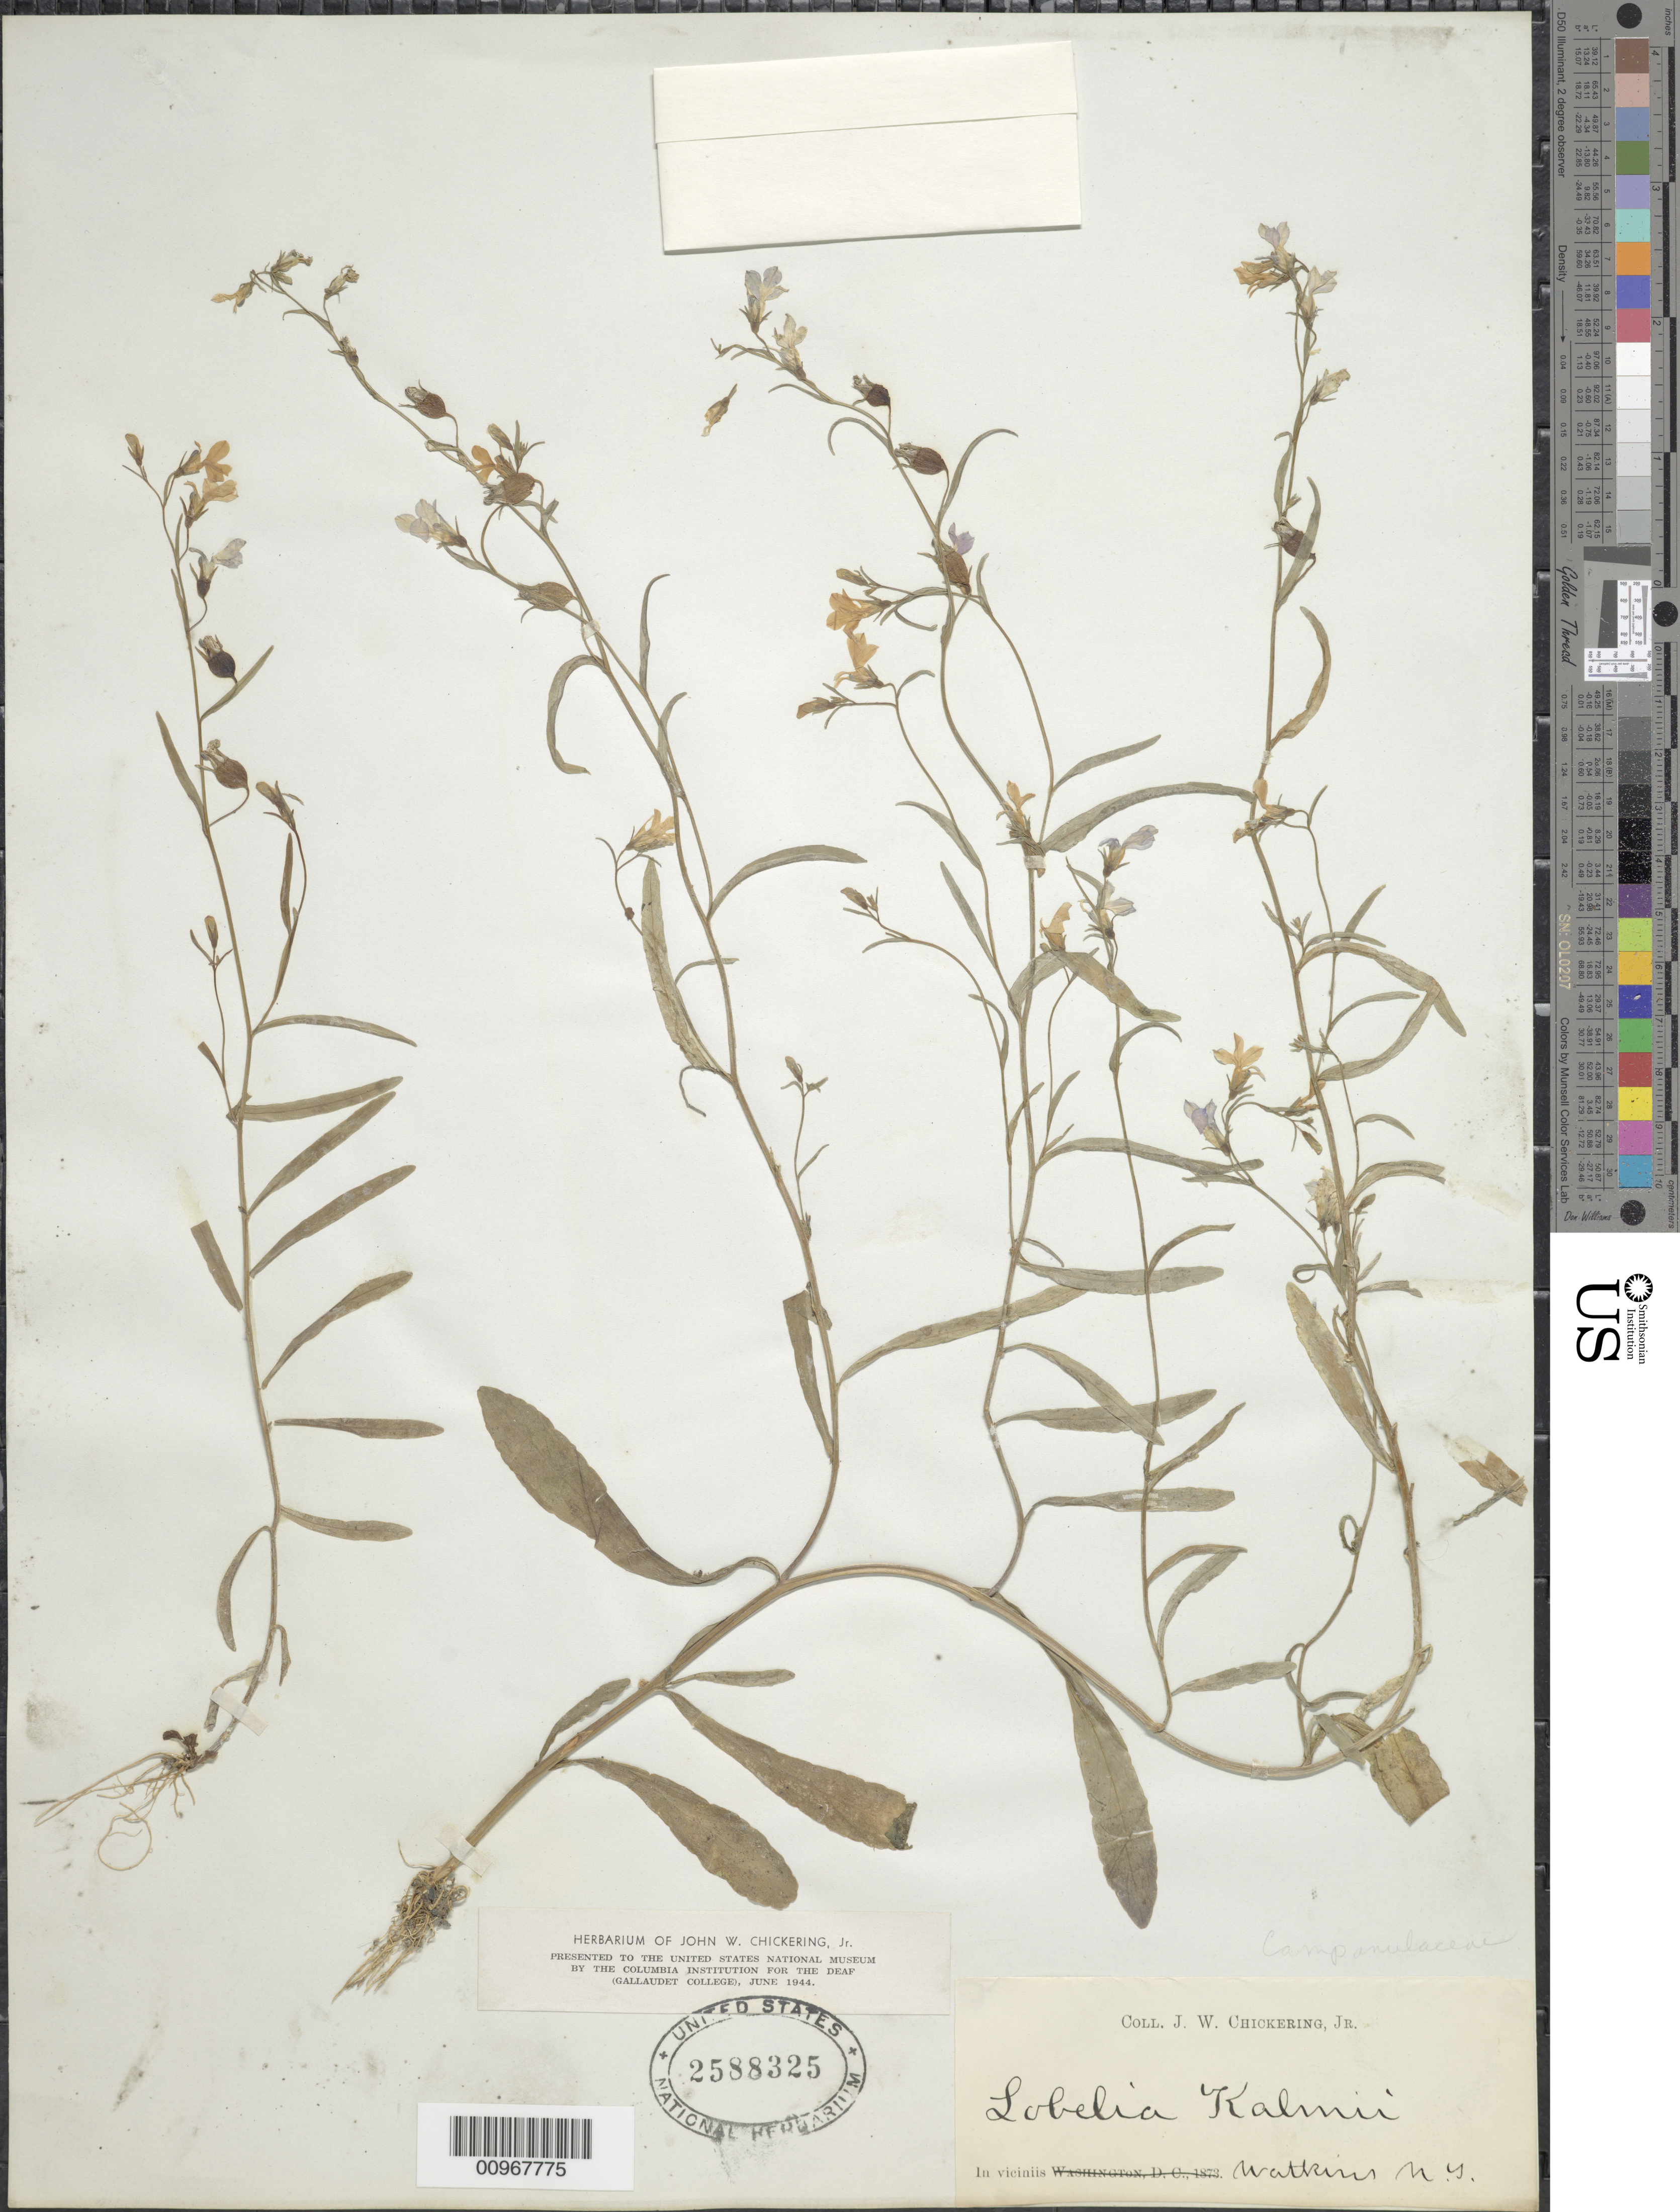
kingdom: Plantae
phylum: Tracheophyta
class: Magnoliopsida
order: Asterales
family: Campanulaceae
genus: Lobelia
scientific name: Lobelia kalmii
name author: L.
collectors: J. W. Chickering Jr.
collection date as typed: Jun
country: United States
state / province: New York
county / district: Schuyler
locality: Watkins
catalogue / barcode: US 2588325